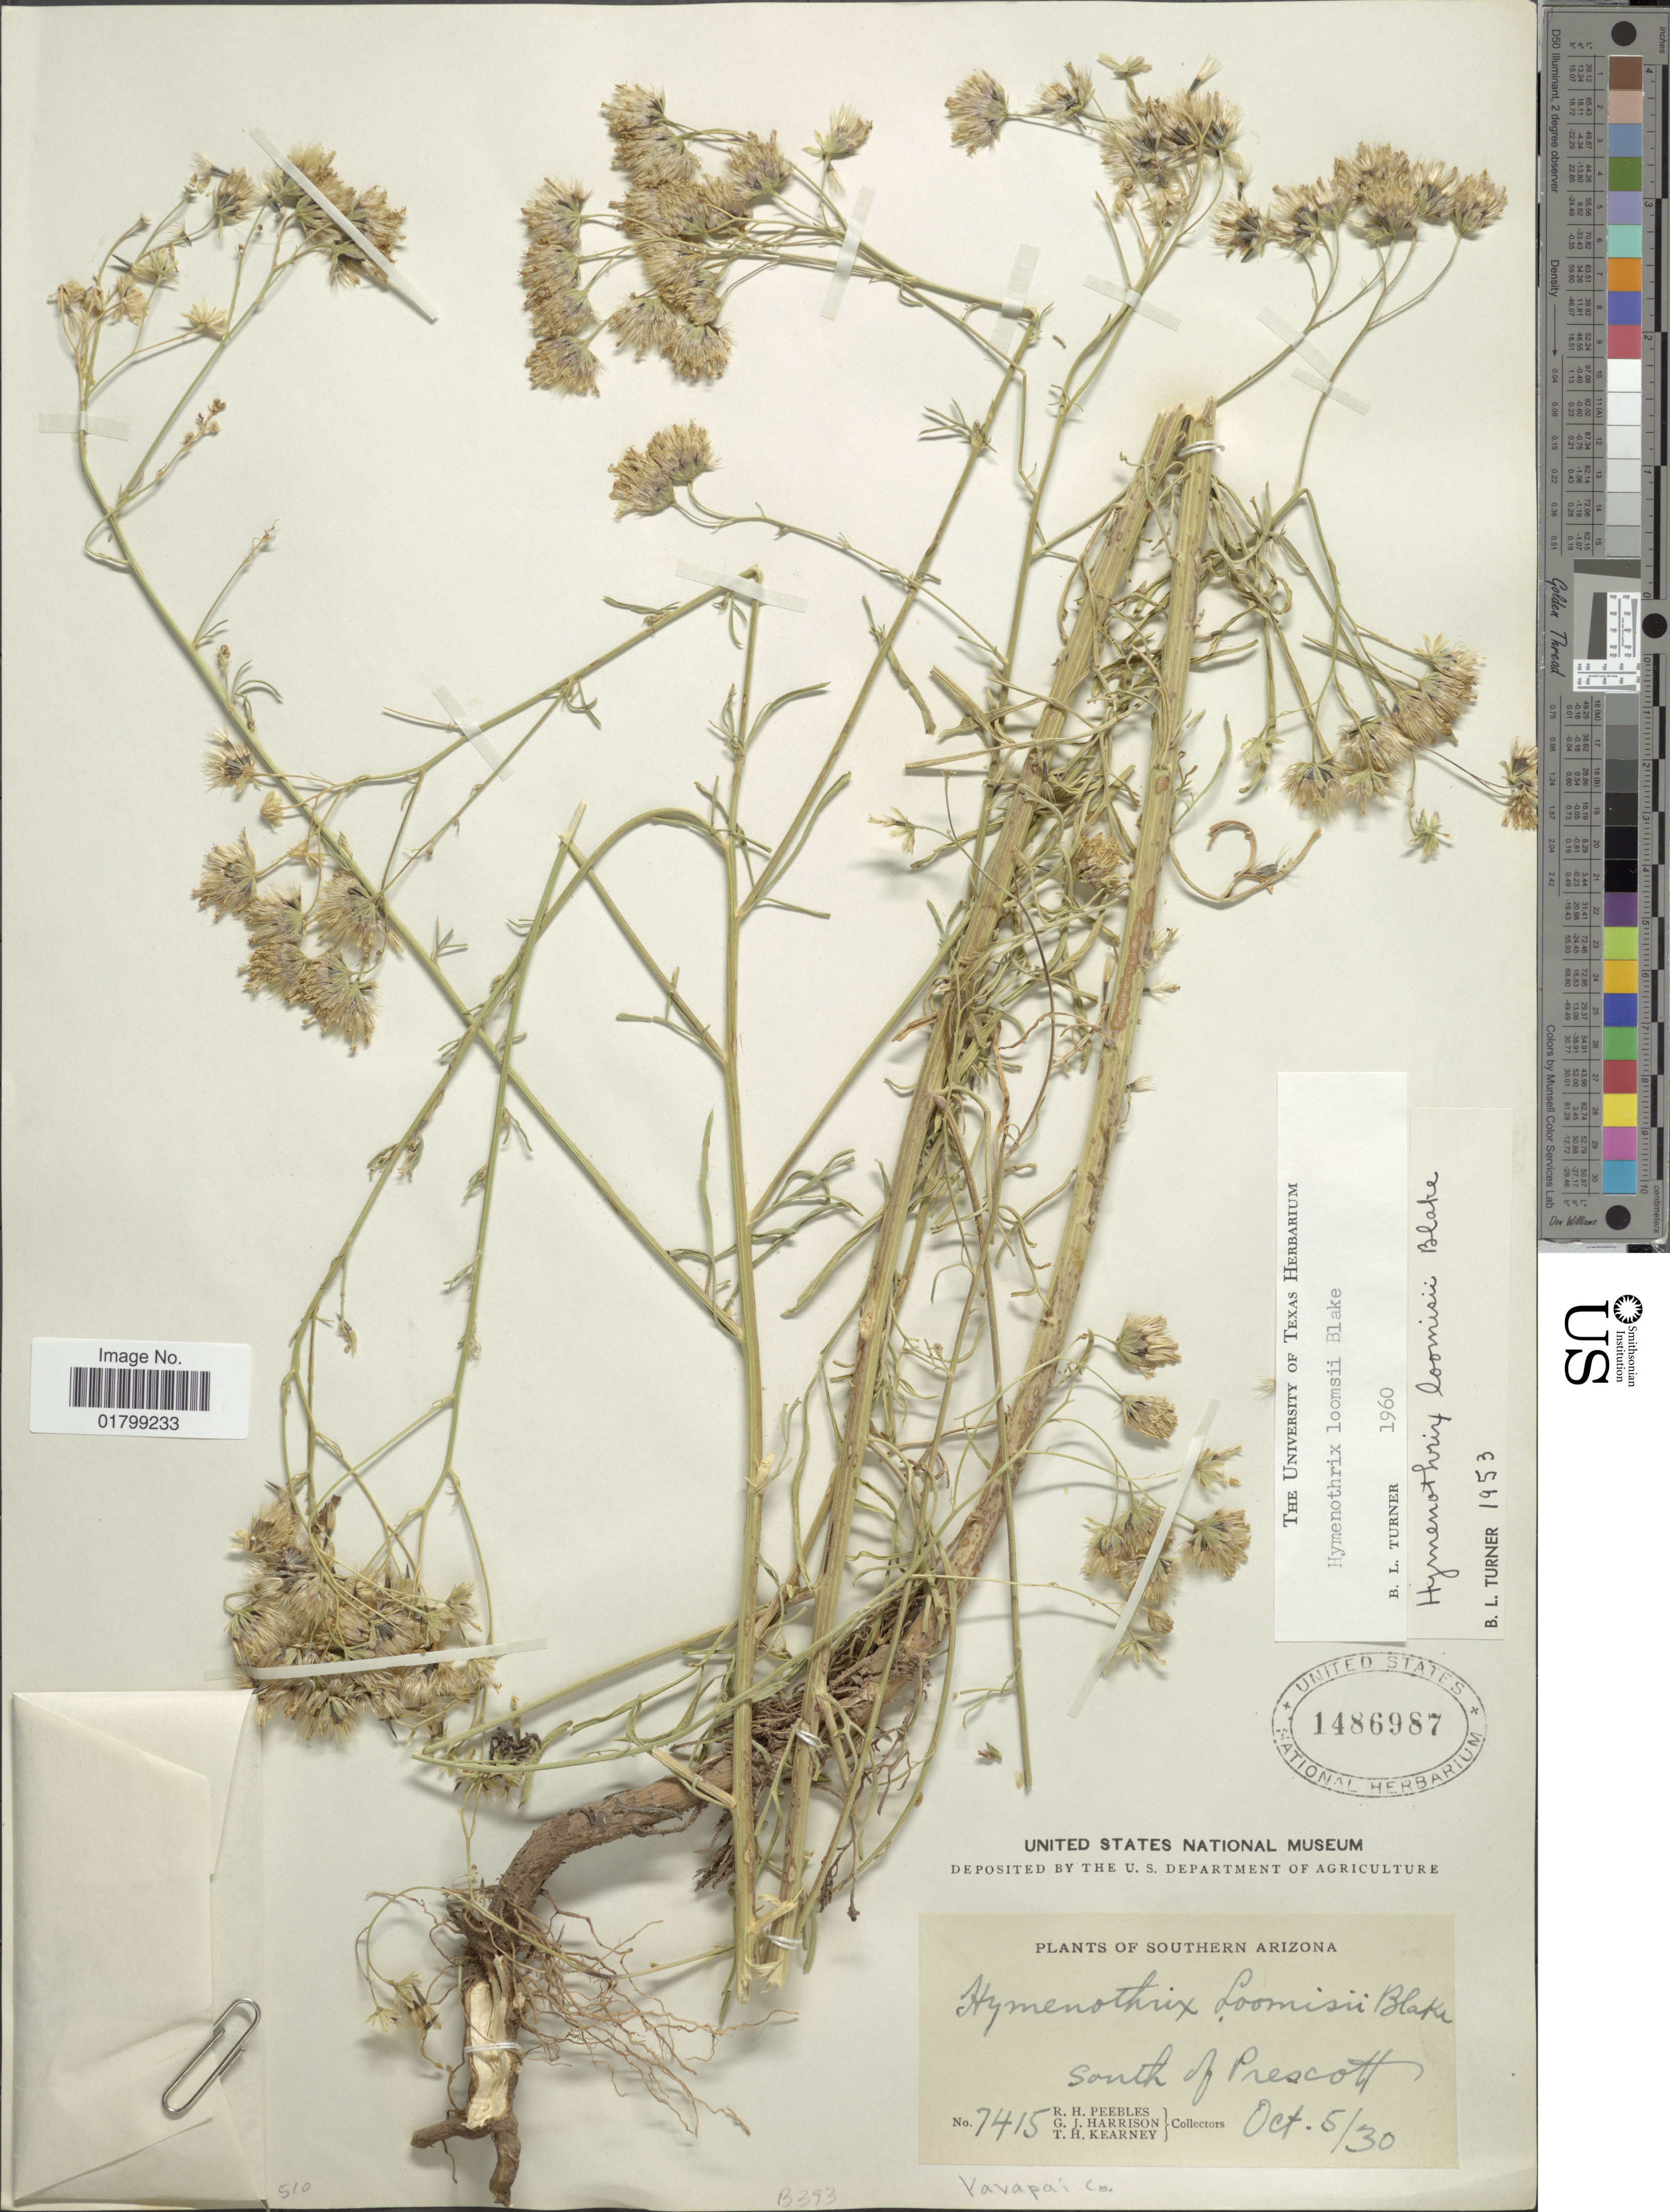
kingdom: Plantae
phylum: Tracheophyta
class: Magnoliopsida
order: Asterales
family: Asteraceae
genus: Hymenothrix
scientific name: Hymenothrix loomisii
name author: S.F. Blake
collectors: R. H. Peebles, G. J. Harrison & T. H. Kearney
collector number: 7415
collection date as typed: Transcribed d/m/y: 5/10/30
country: United States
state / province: Arizona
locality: Southern Arizona, South of Prescott, Yavapai Co.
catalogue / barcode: US 1486987